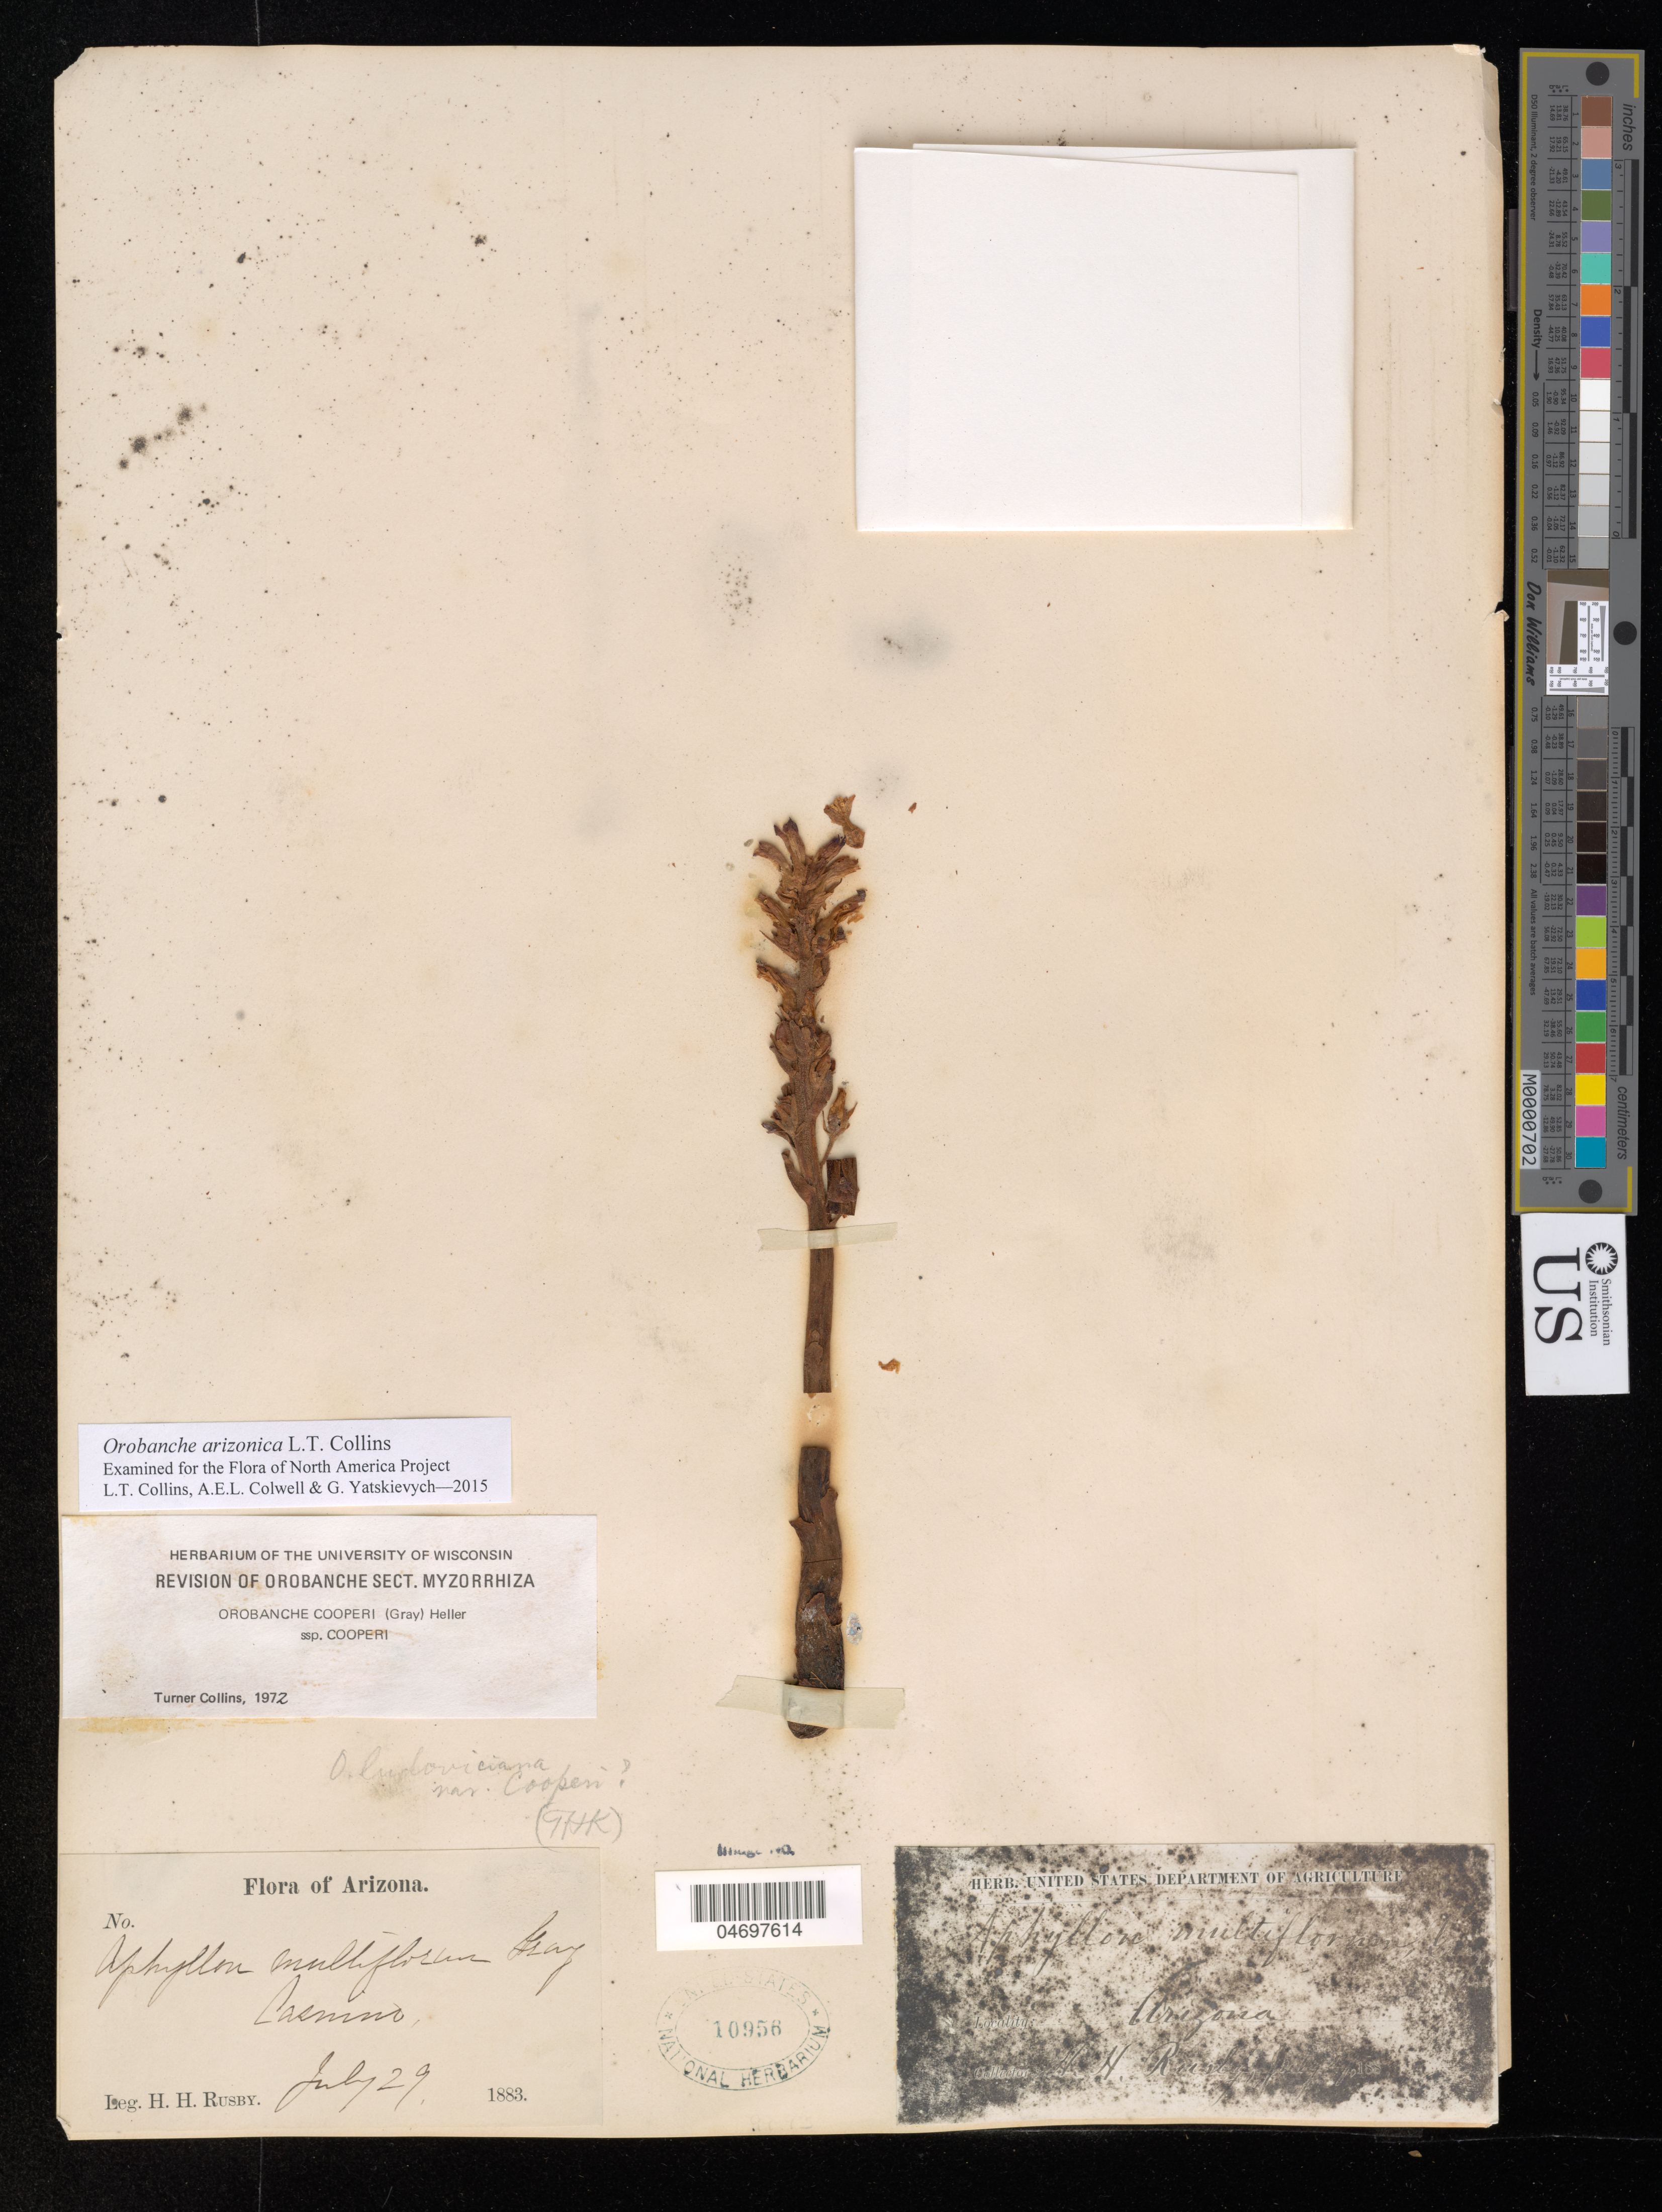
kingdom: Plantae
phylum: Tracheophyta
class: Magnoliopsida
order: Lamiales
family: Orobanchaceae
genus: Orobanche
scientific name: Orobanche arizonica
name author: L.T. Collins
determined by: Collins, L. T.; Colwell, A. E.; Yatskievych, G. A.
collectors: H. H. Rusby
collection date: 1883-07-29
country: United States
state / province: Arizona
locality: Casnino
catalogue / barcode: US 10956